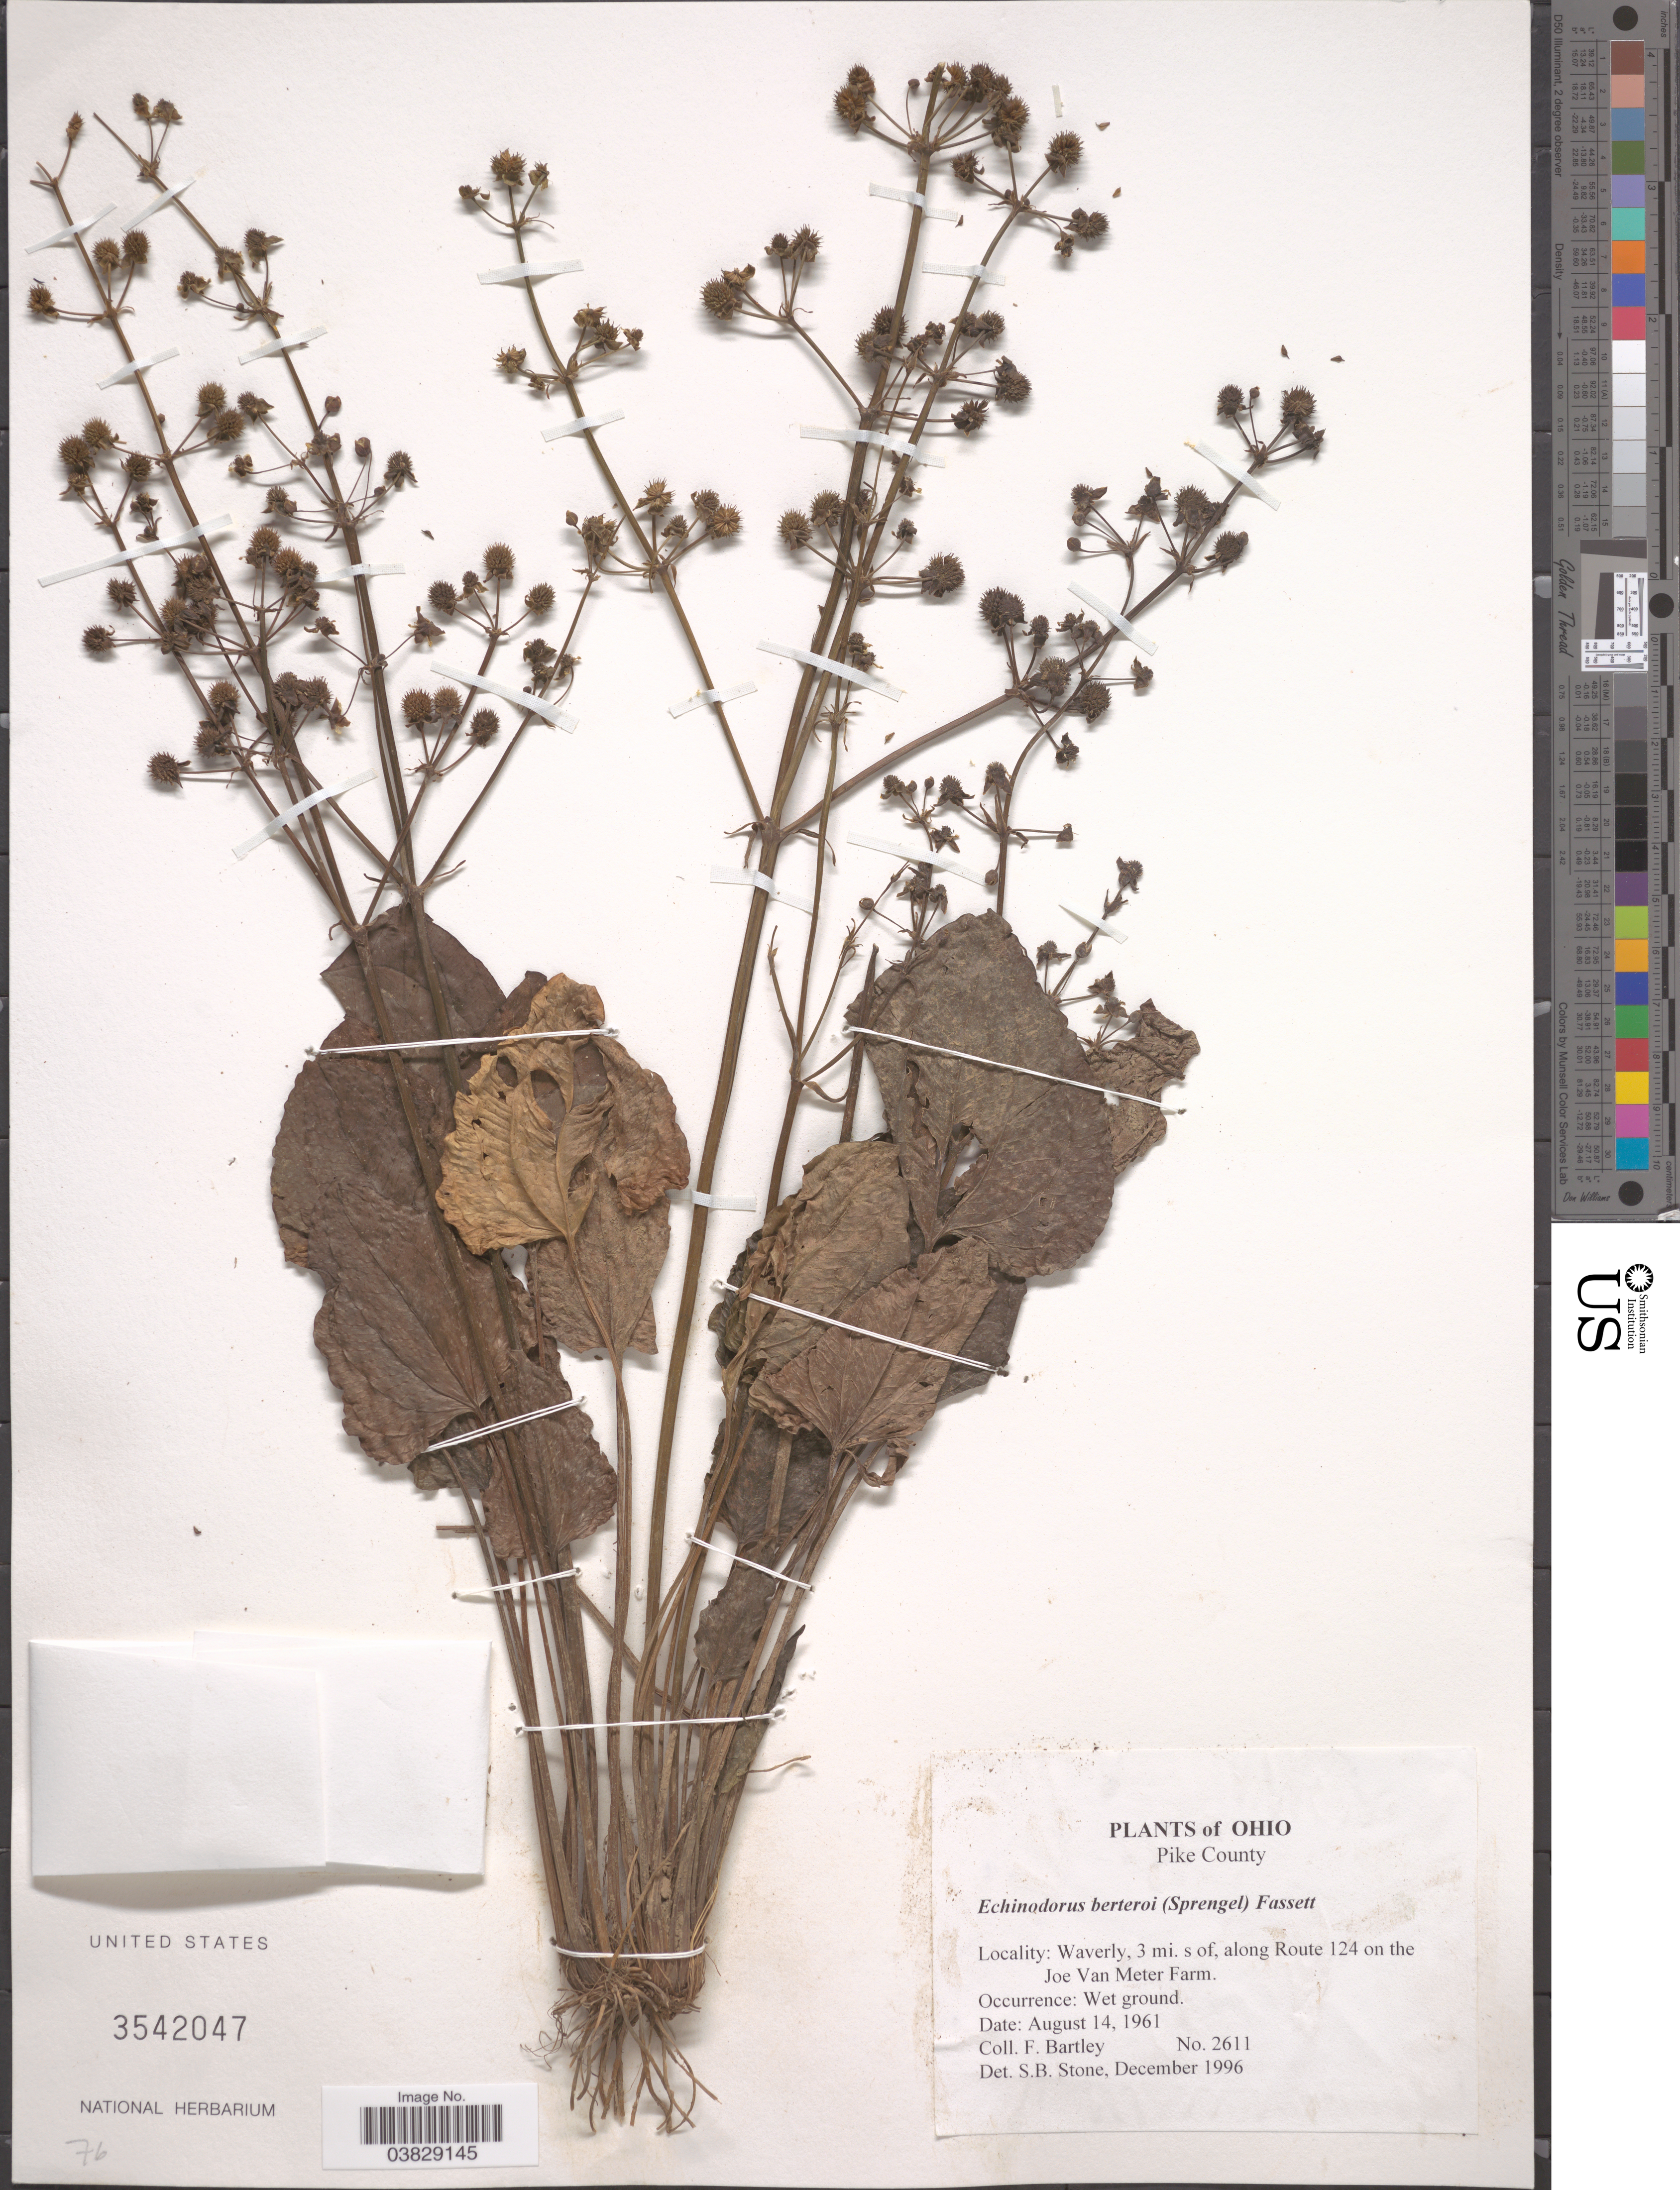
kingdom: Plantae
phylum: Tracheophyta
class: Liliopsida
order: Alismatales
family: Alismataceae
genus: Echinodorus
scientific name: Echinodorus berteroi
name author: (Spreng.) Fassett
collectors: F. Bartley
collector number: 2611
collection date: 1961-08-14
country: United States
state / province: Ohio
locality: Pike County. Waverly, 3 mi. s of, along Route 124 on the Joe Van Meter Farm.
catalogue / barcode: US 3542047